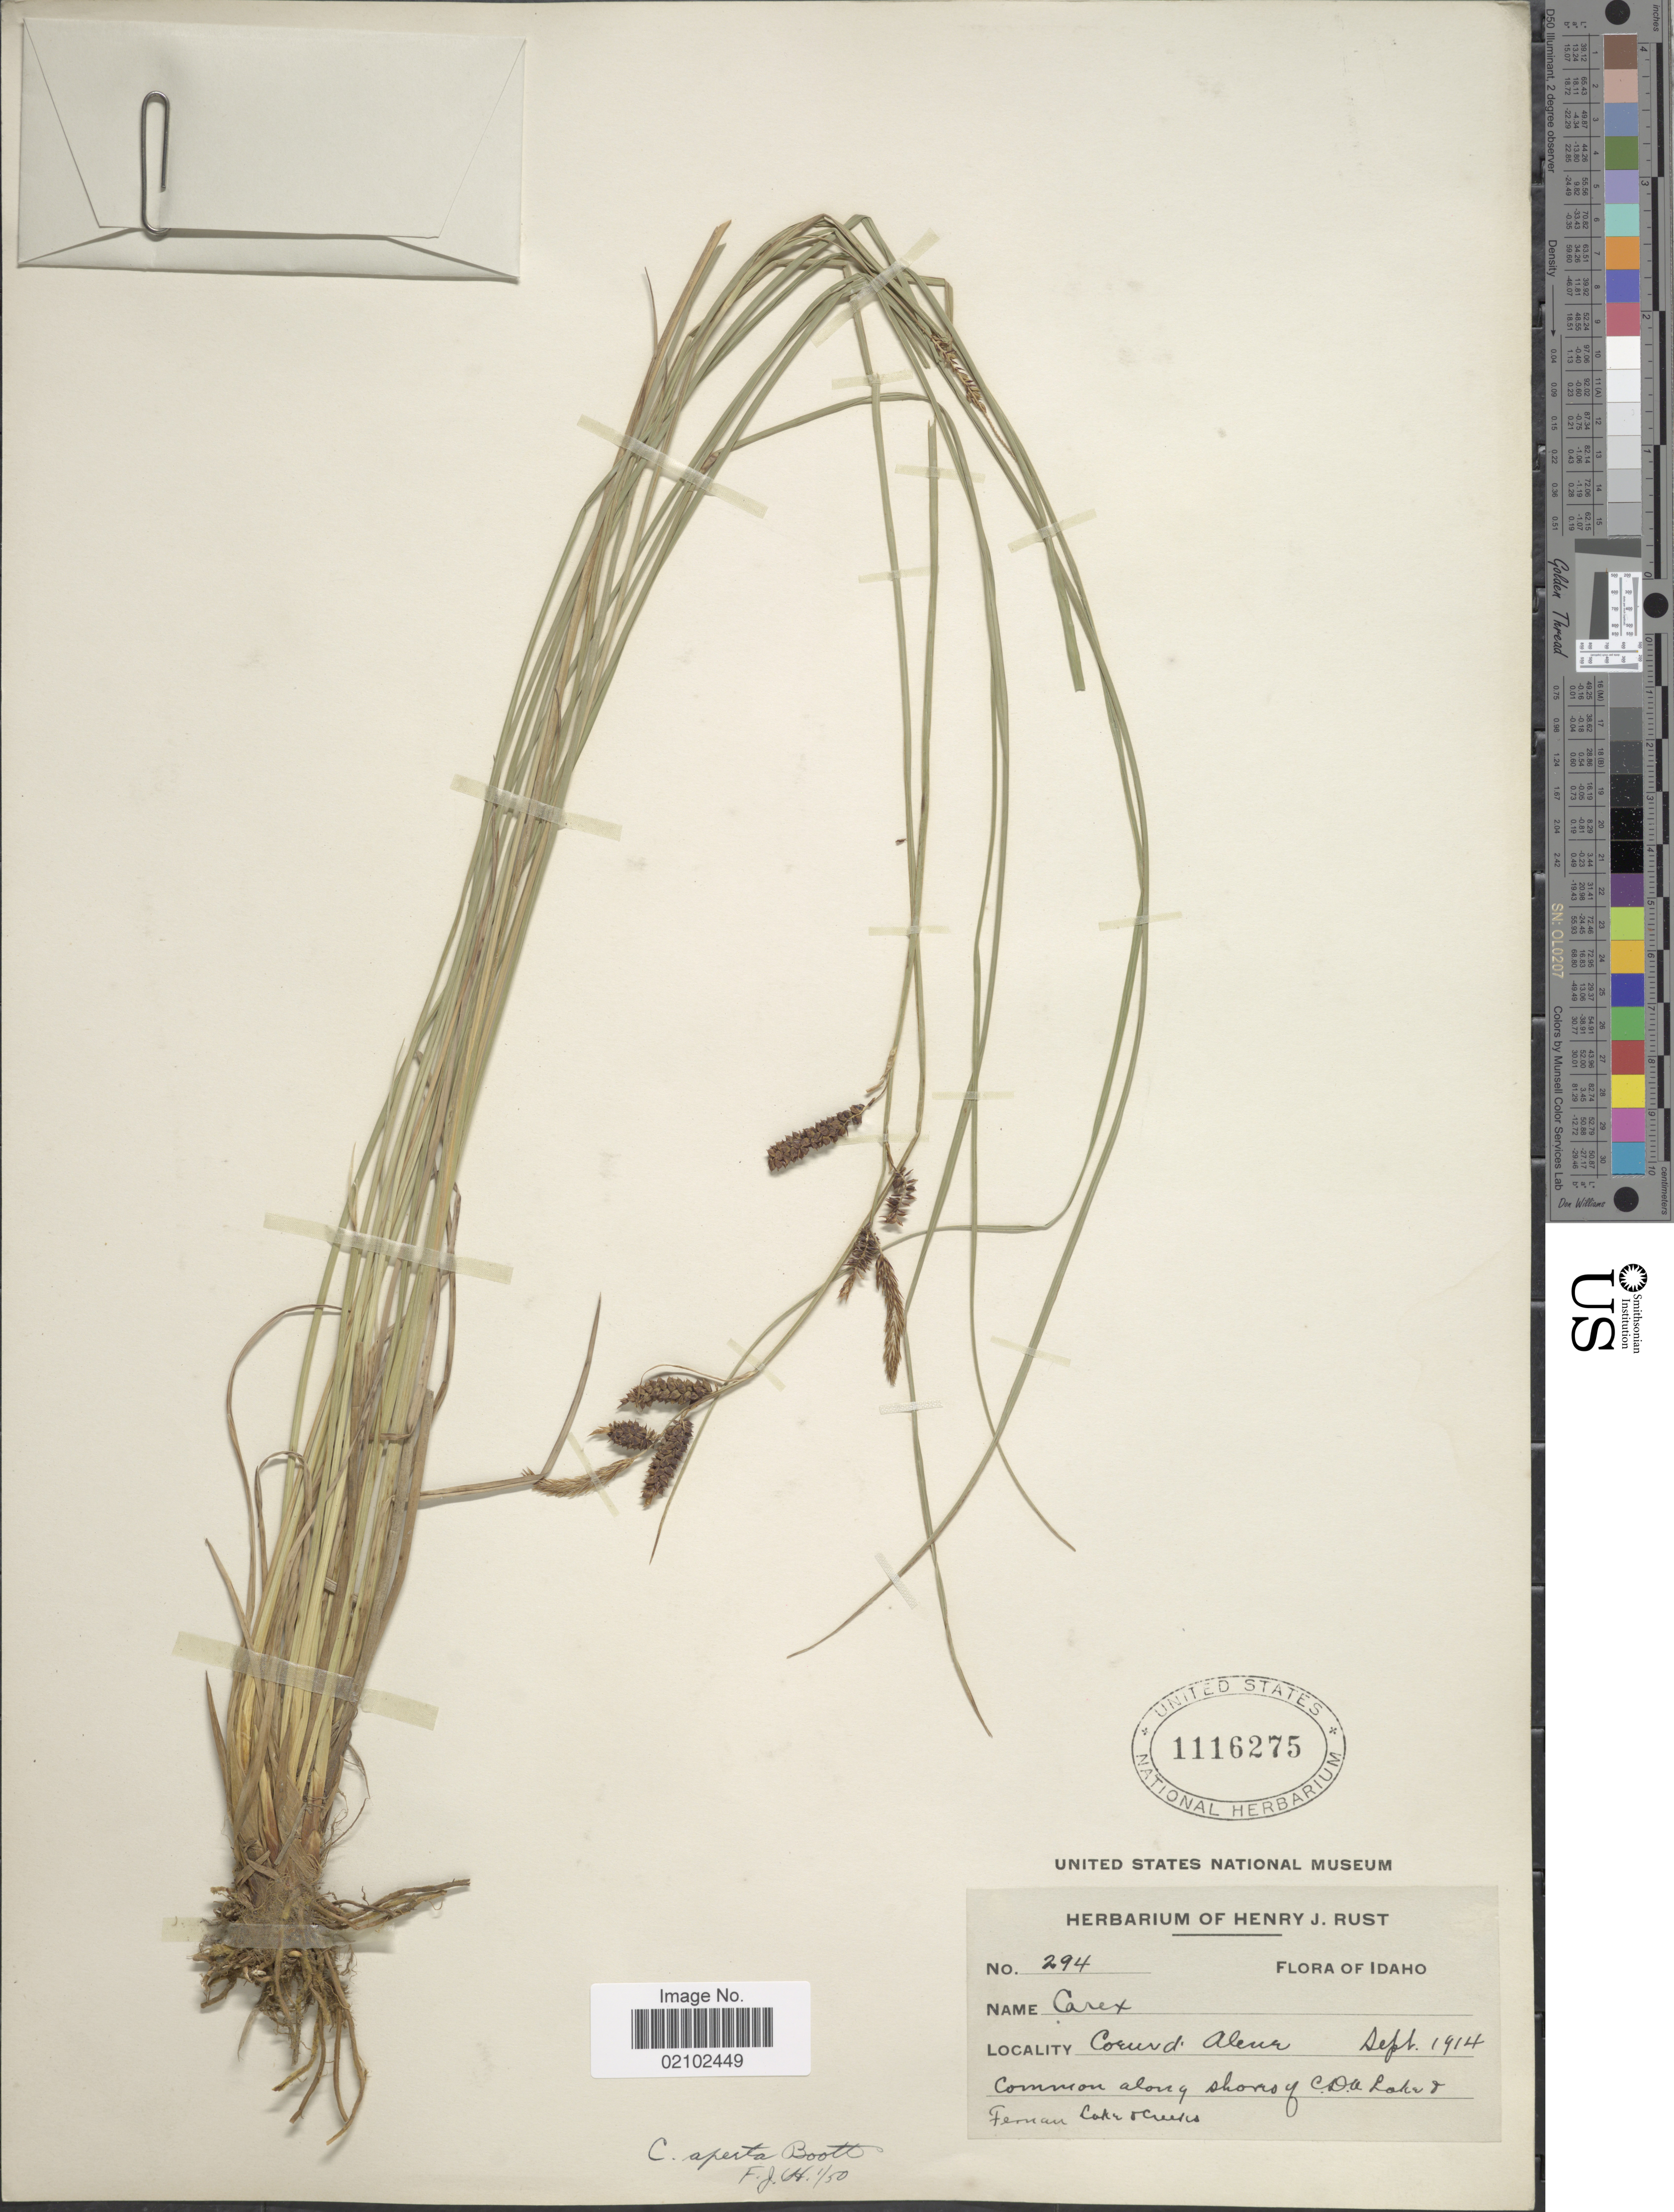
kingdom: Plantae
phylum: Tracheophyta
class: Liliopsida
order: Poales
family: Cyperaceae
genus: Carex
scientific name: Carex aperta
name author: Boott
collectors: ex herb. Henry J. Rust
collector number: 294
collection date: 1914-09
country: United States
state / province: Idaho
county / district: Kootenai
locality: Coeur d'Alene, Common along shores of C.D.A. Lake & Lake creeks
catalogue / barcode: US 1116275